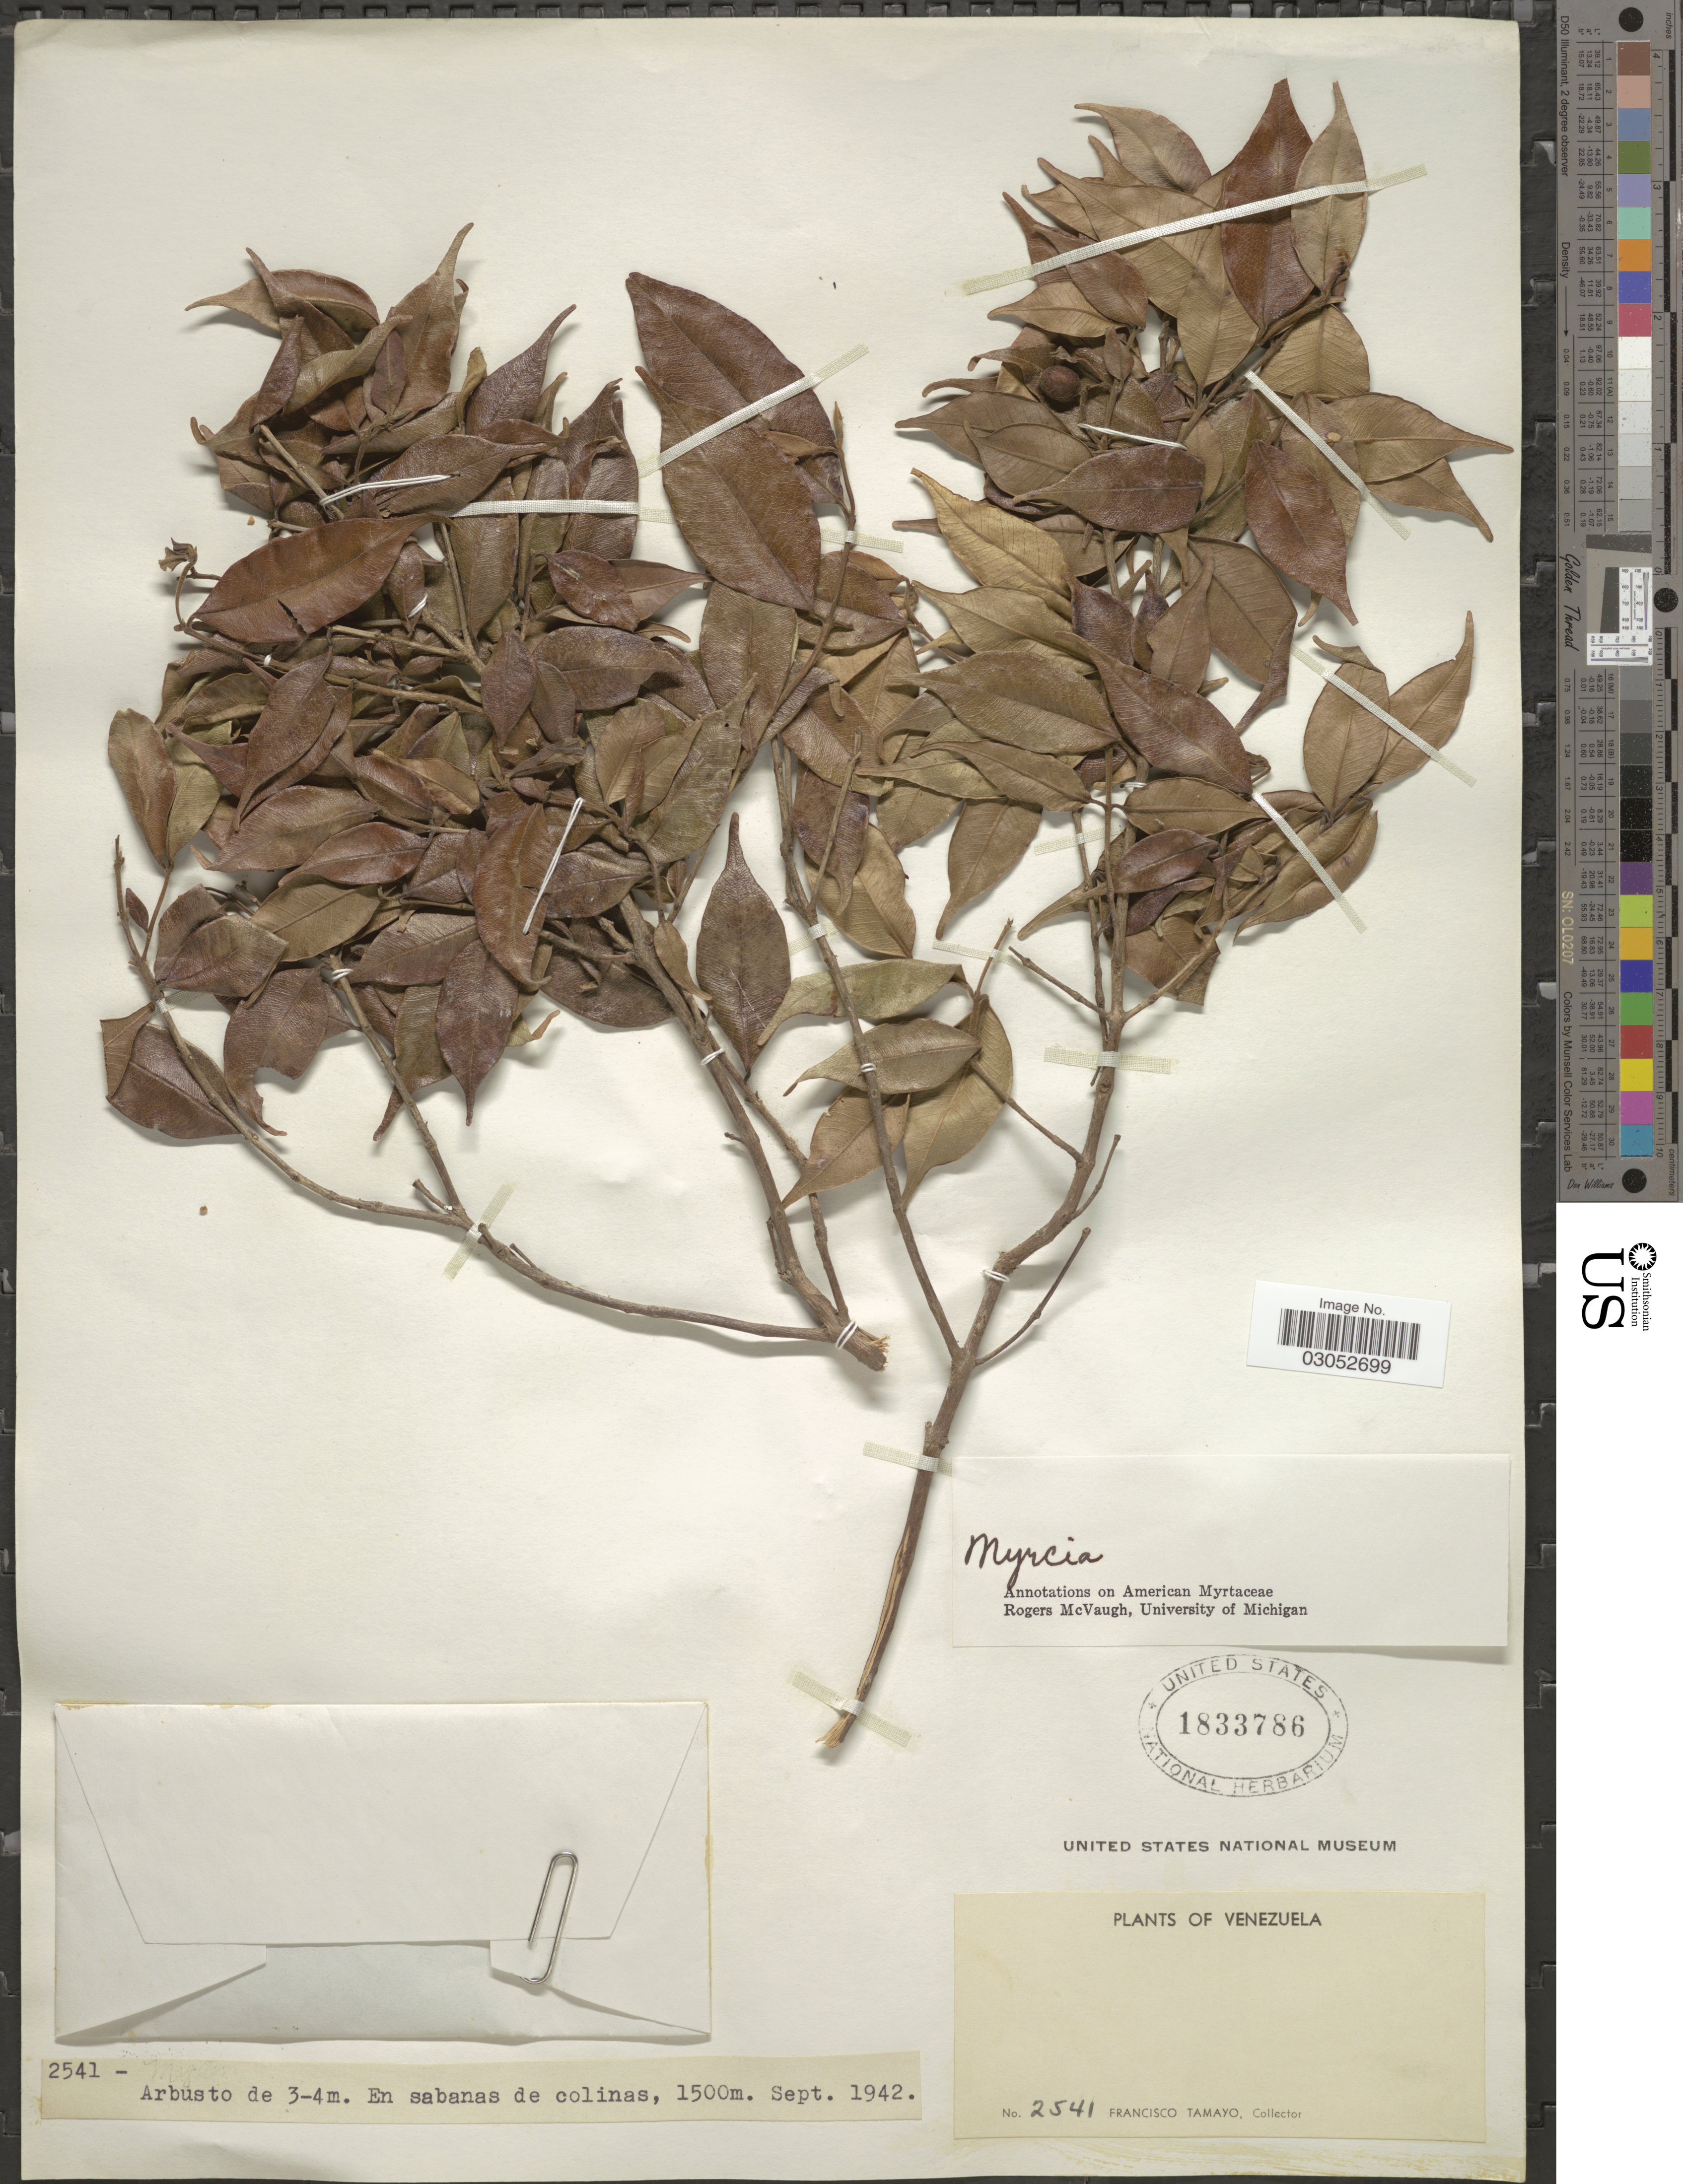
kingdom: Plantae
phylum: Tracheophyta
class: Magnoliopsida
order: Myrtales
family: Myrtaceae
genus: Myrcia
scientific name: Myrcia sp.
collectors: F. Tamayo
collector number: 2541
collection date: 1942-09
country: Venezuela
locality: En sabanas de colinas.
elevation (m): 1500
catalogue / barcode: US 1833786